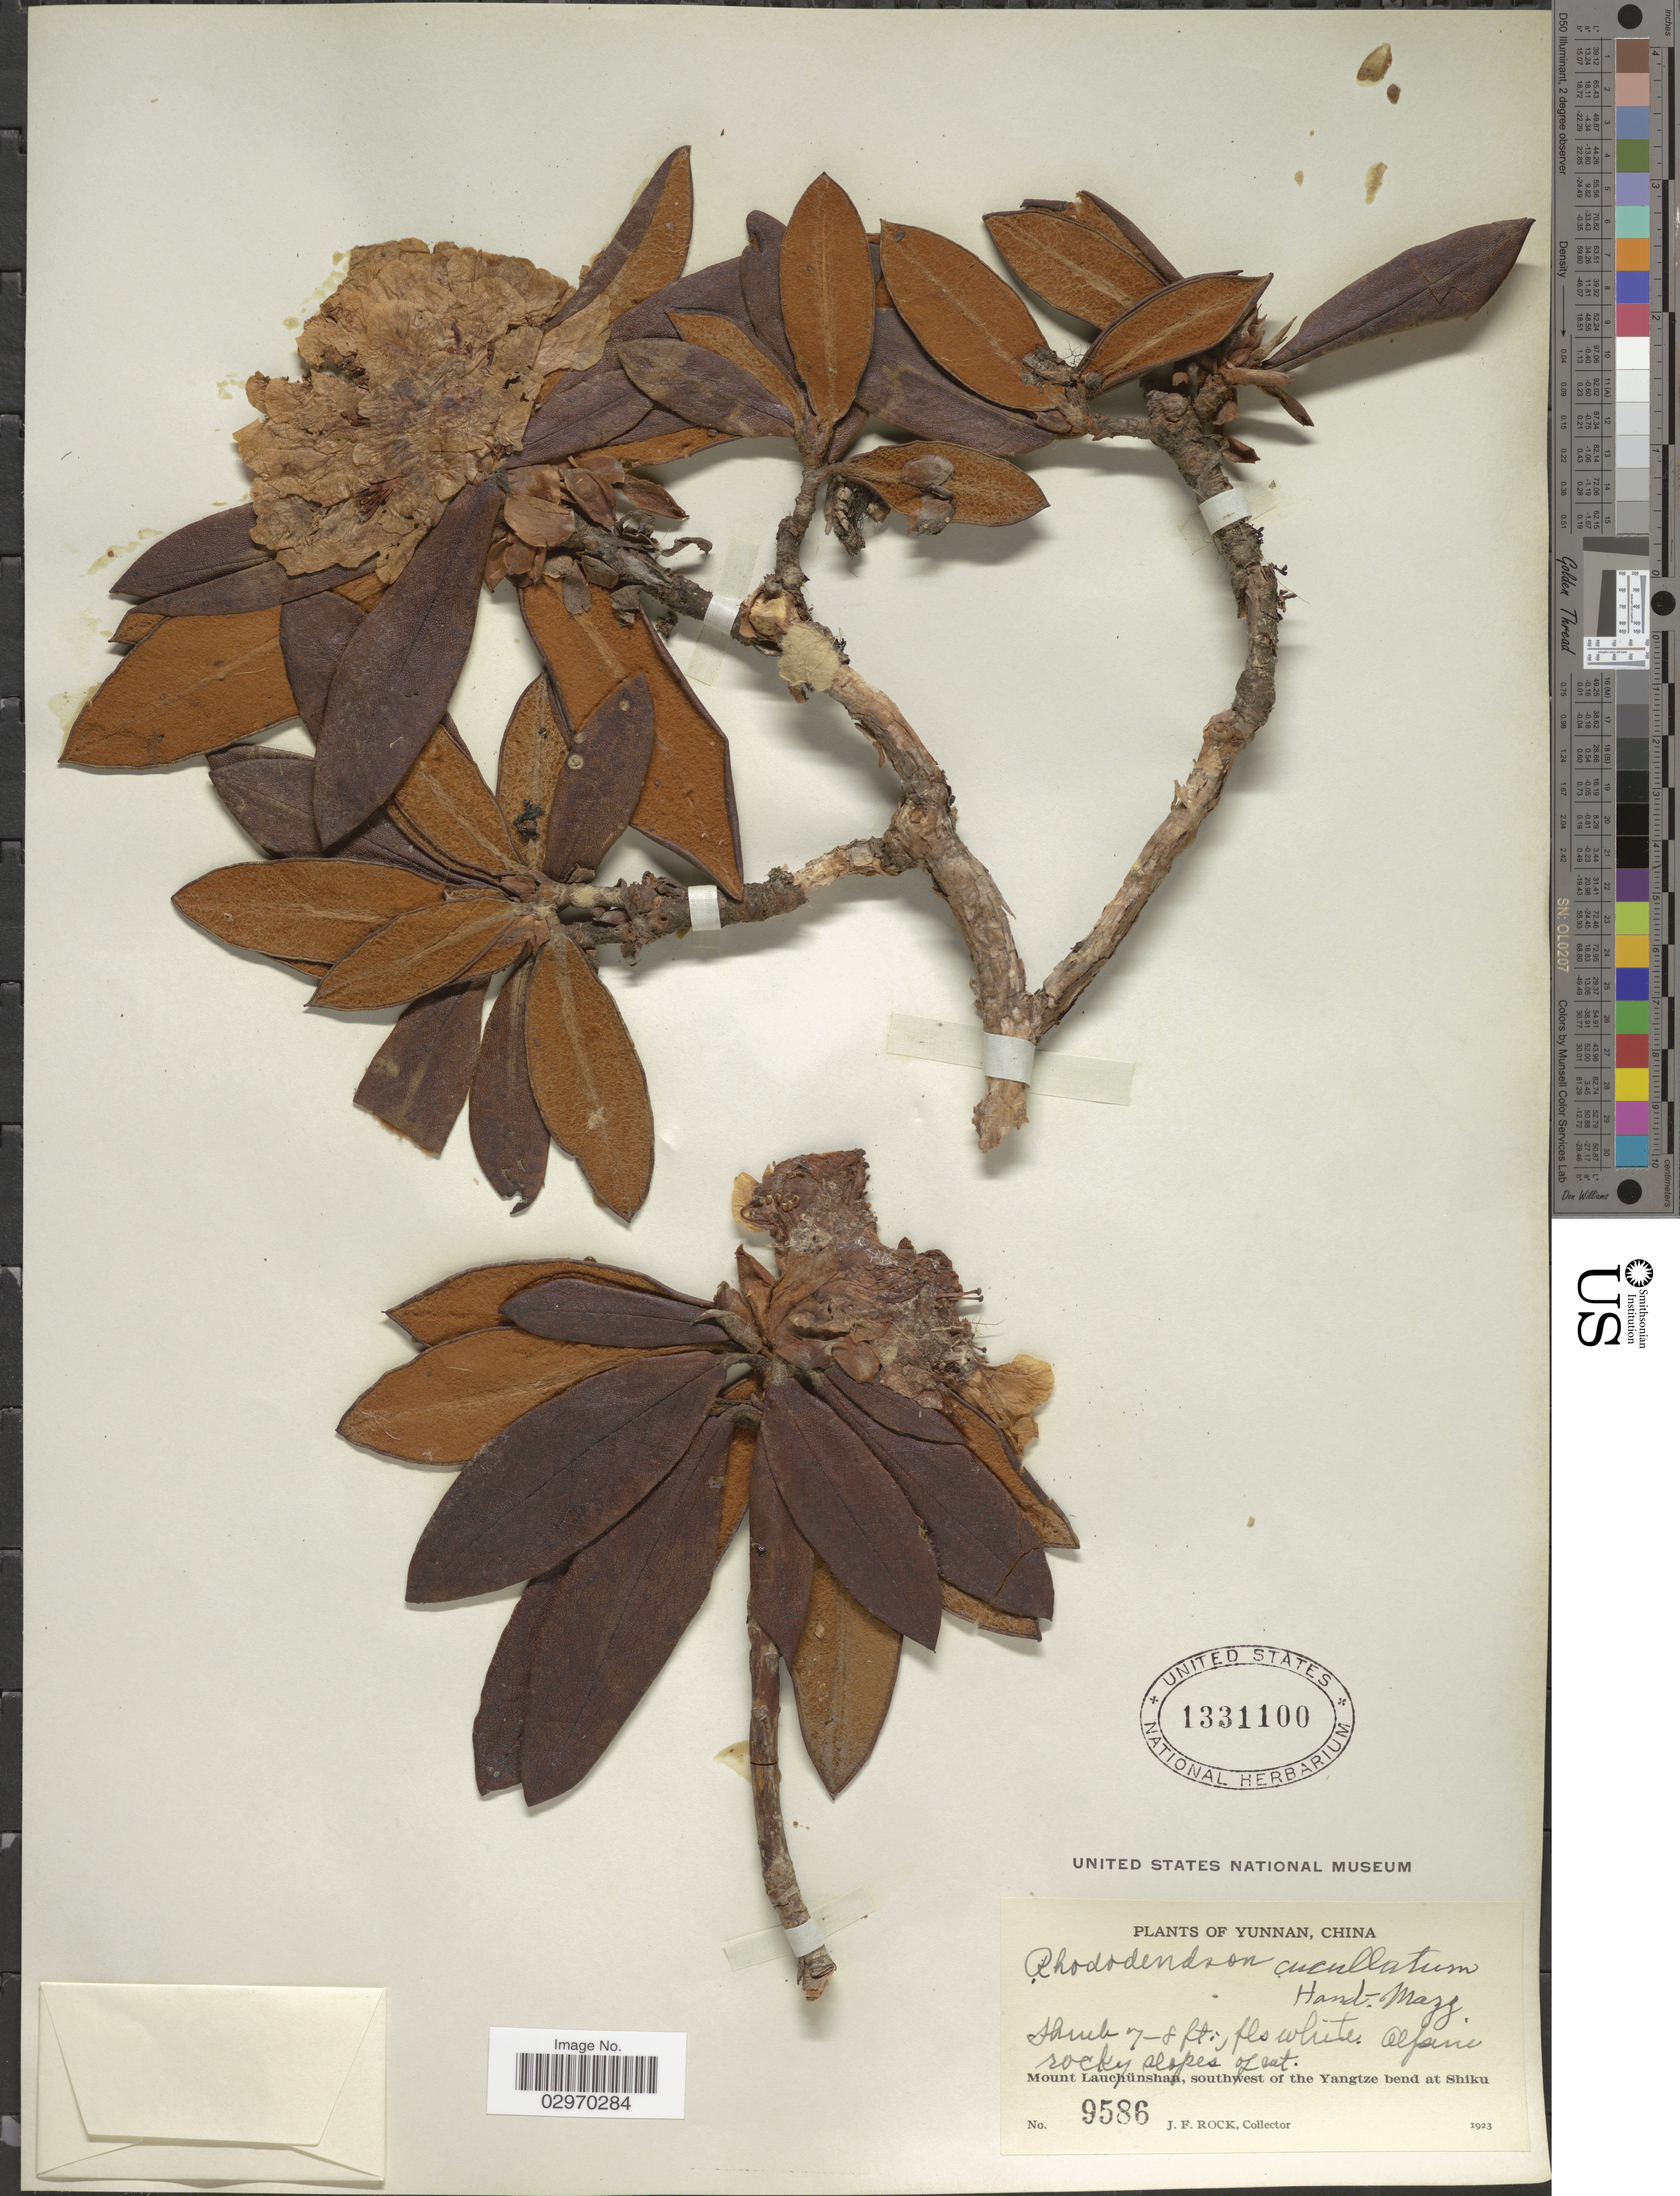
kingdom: Plantae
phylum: Tracheophyta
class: Magnoliopsida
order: Ericales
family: Ericaceae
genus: Rhododendron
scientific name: Rhododendron cucullatum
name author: Hand.-Mazz.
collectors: J. Rock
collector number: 9586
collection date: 1923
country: China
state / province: Yunnan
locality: Alpine rocky slopes of Mt. Mount Lauchünshan, southwest of the Yangtze bend at Shiku.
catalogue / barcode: US 1331100